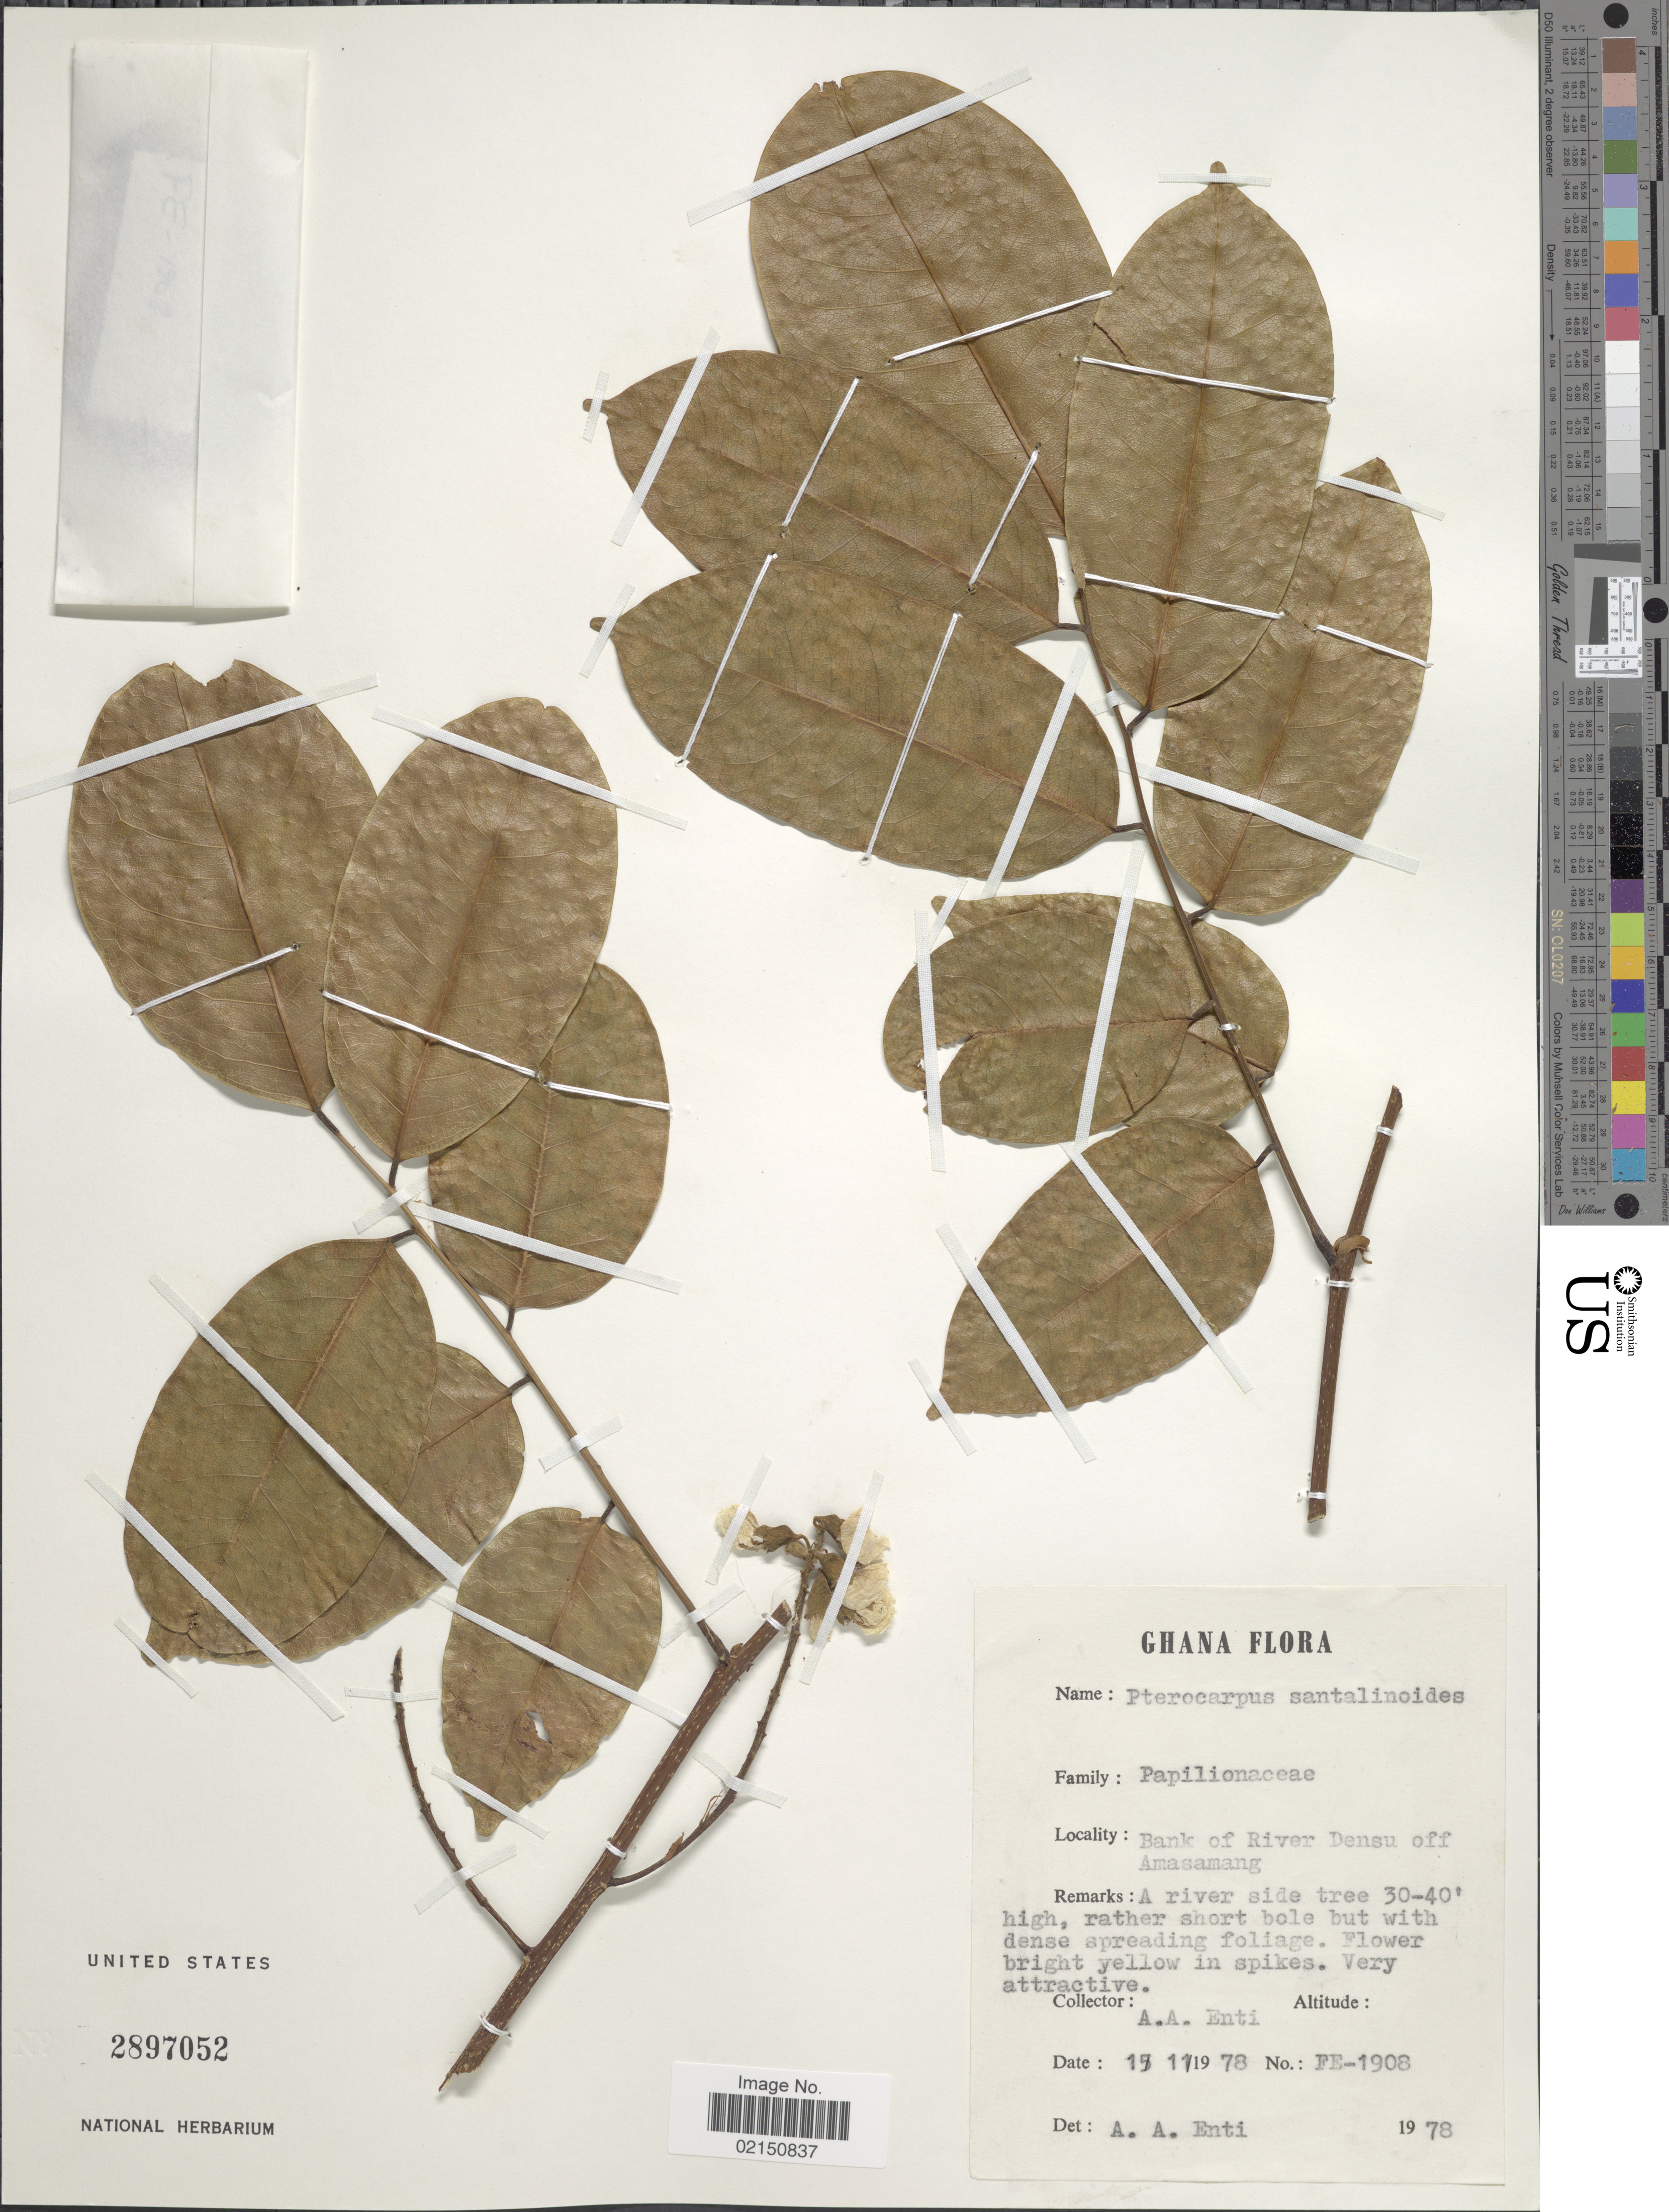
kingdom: Plantae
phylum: Tracheophyta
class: Magnoliopsida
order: Fabales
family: Fabaceae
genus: Pterocarpus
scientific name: Pterocarpus santalinoides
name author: L'Hér. ex DC.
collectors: A. Enti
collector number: FE-1908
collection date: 1978-11-15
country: Ghana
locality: Bank of River Densu off Amasamang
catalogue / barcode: US 2897052